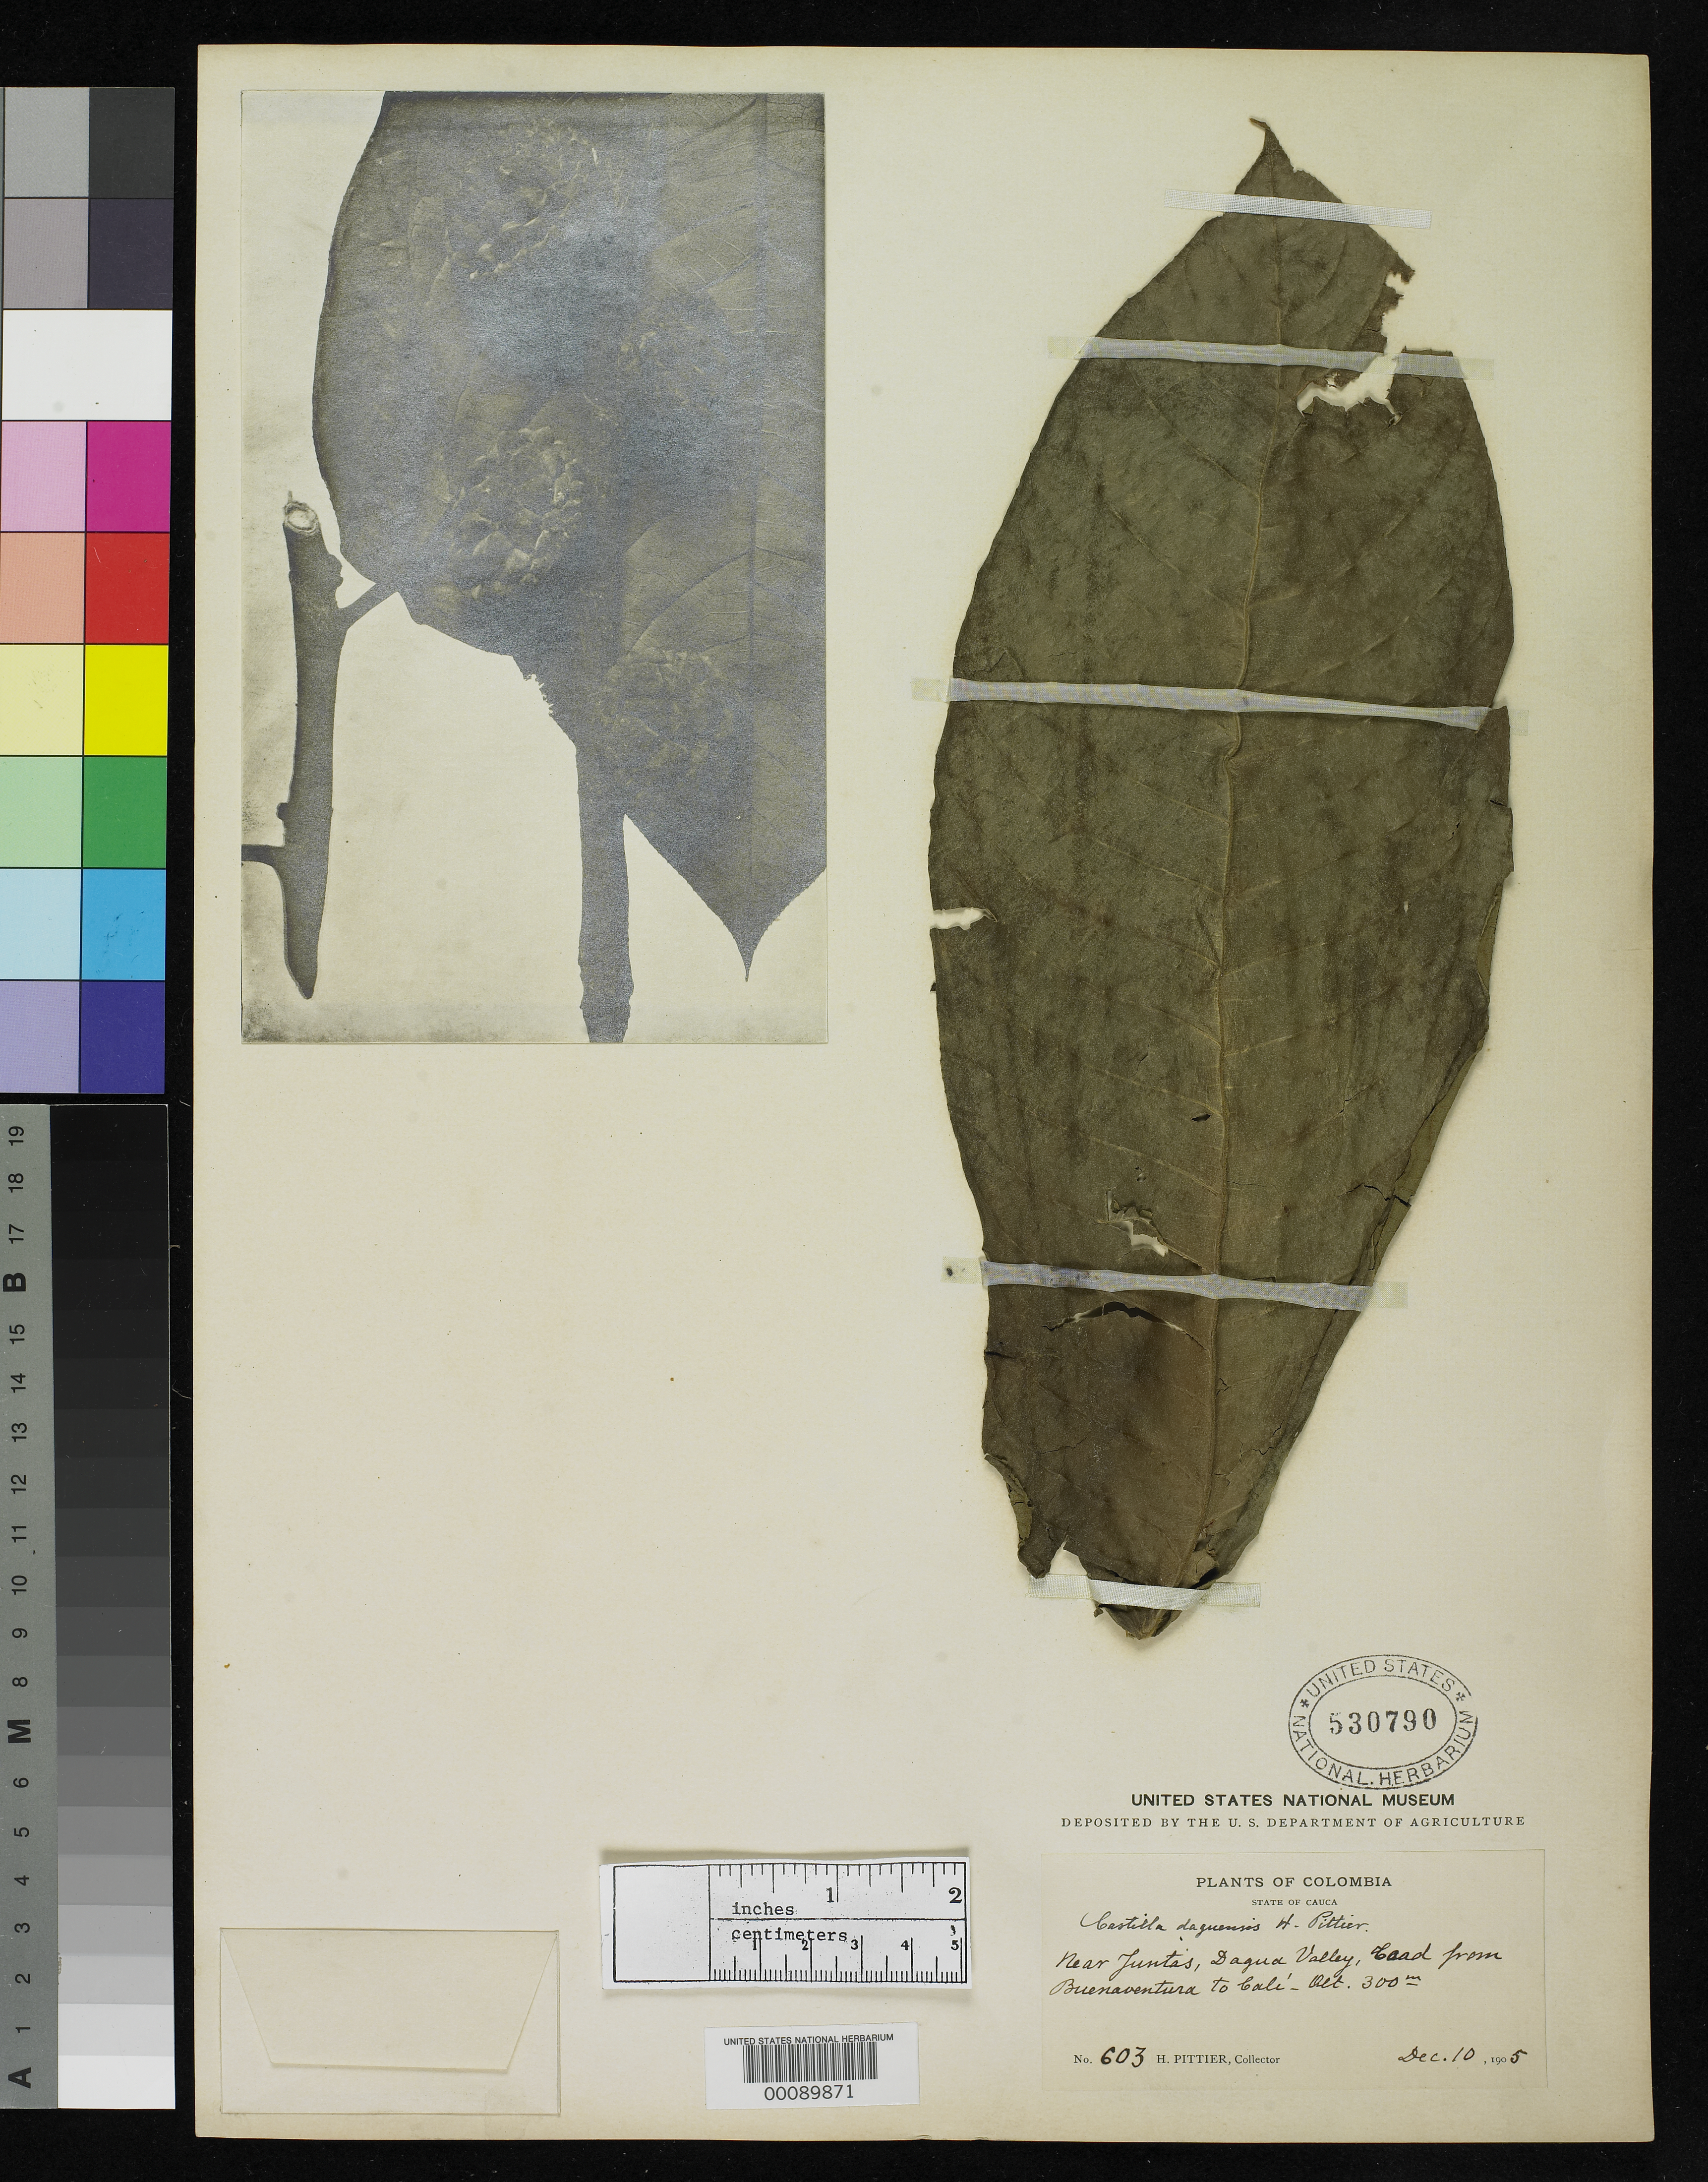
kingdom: Plantae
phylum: Tracheophyta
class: Magnoliopsida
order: Rosales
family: Moraceae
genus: Castilla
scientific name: Castilla daguensis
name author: Pittier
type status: Isotype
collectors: H. F. Pittier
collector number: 603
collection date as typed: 10 Dec 1905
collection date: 1905-12-10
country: Colombia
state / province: Cauca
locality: Dagua Valley, between Cali and Buena Ventura, Juntas.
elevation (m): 300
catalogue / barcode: US 530790